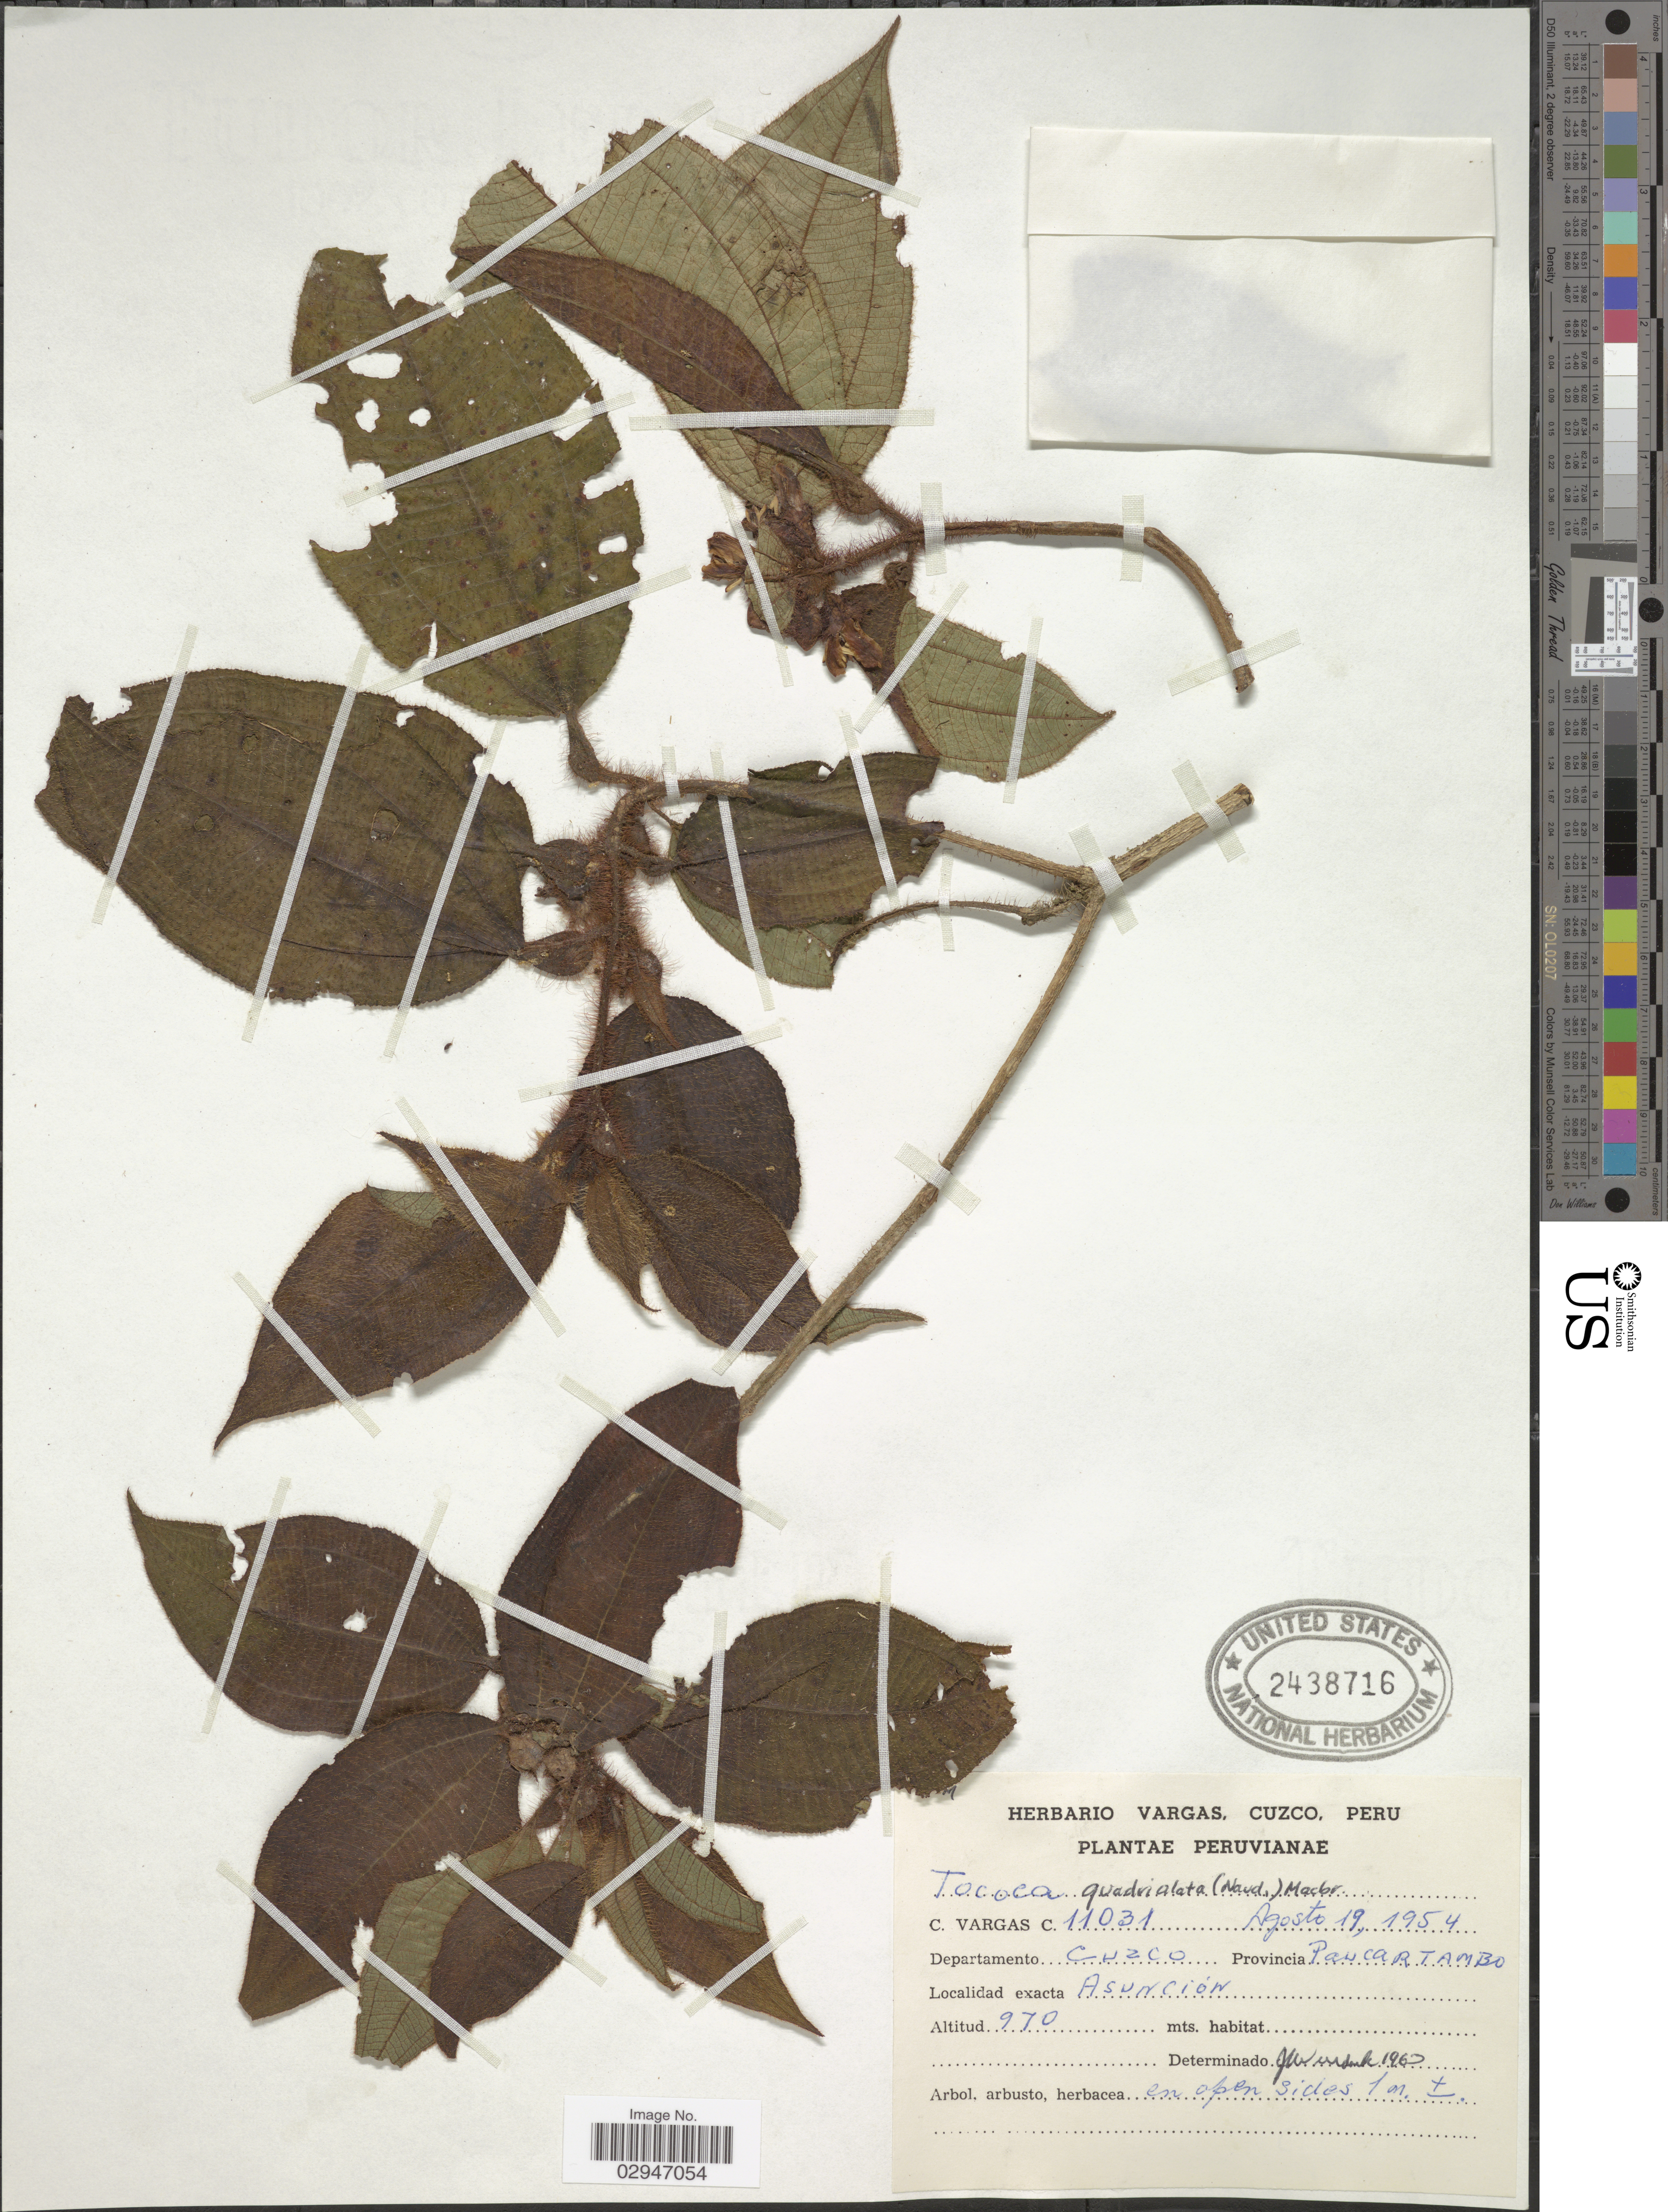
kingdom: Plantae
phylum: Tracheophyta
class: Magnoliopsida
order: Myrtales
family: Melastomataceae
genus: Tococa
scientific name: Tococa quadrialata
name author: (Naudin) J.F. Macbr.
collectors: C. Vargas Calderón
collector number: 11031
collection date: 1954-08-19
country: Peru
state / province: Cusco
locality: Departamento Cuzco. Provincia Paucartambo, Asunción.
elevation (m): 970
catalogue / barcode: US 2438716